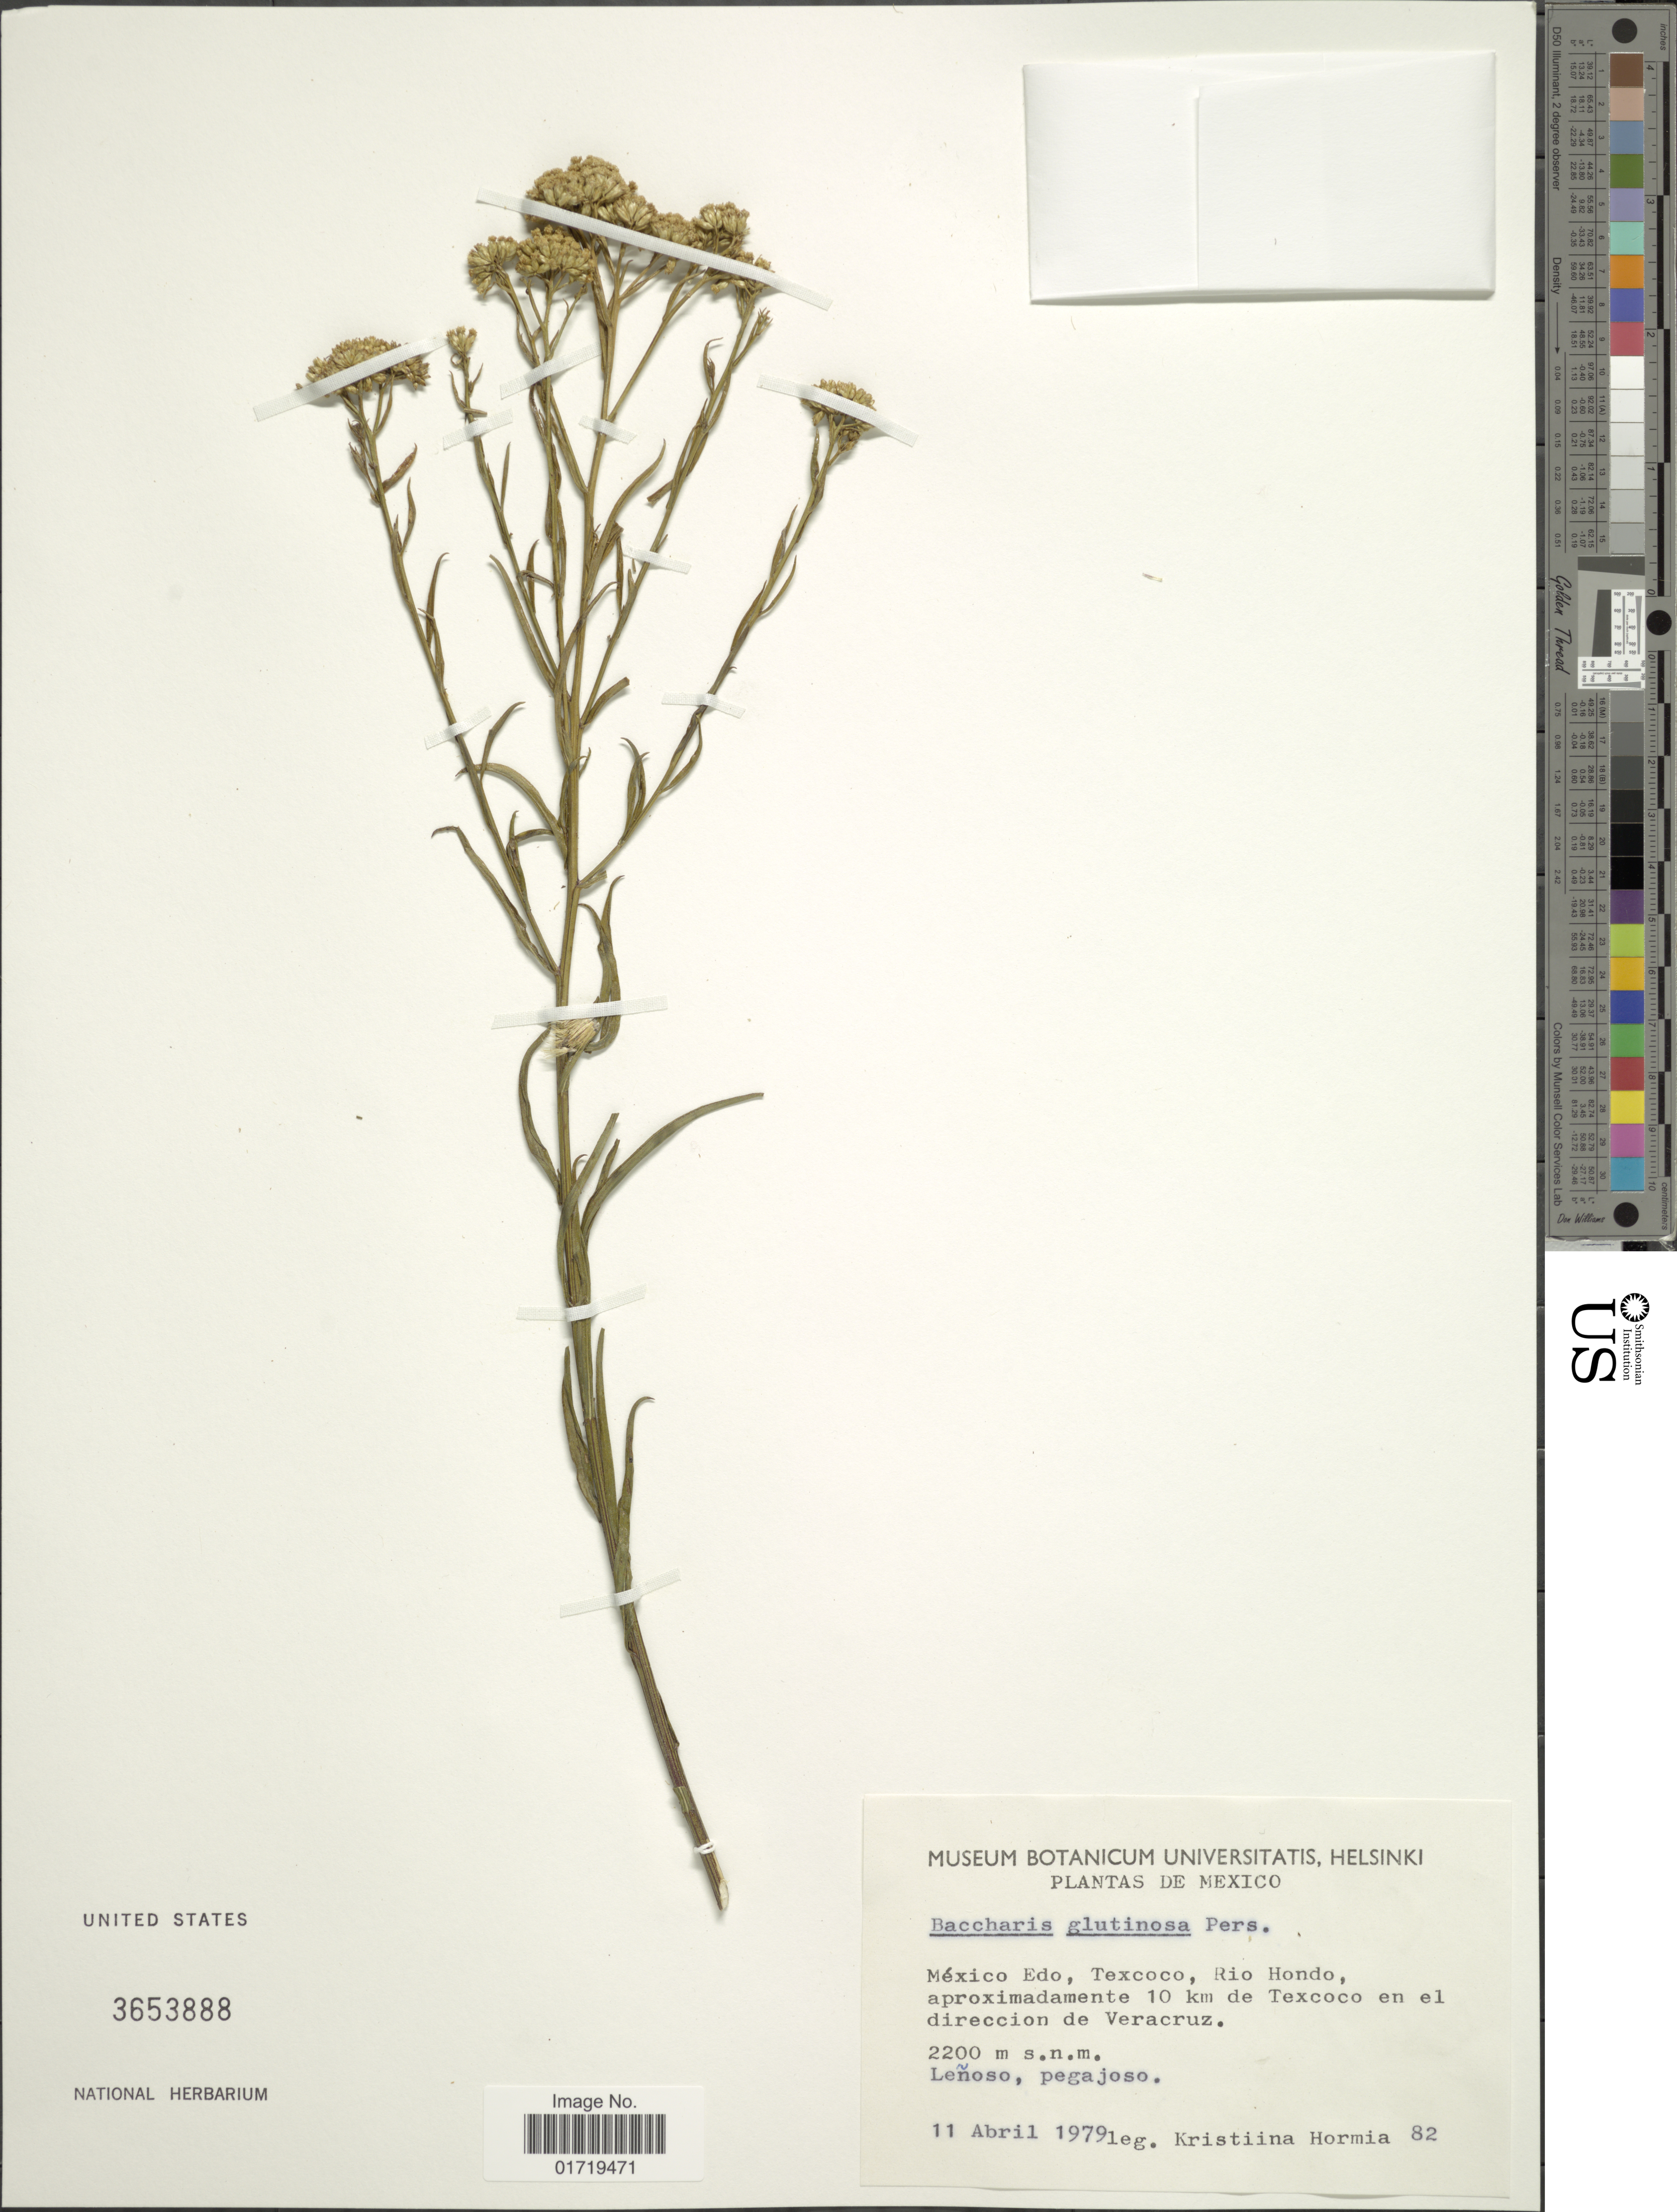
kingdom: Plantae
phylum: Tracheophyta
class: Magnoliopsida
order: Asterales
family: Asteraceae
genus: Baccharis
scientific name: Baccharis glutinosa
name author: Pers.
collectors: K. Hormia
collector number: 82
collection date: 1979-04-11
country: Mexico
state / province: México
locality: Mexico Edo., Texcoco, Rio Hondo, aproximadamnet 10 km de Texcoco en el direccion de Veracruz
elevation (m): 2200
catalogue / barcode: US 3653888